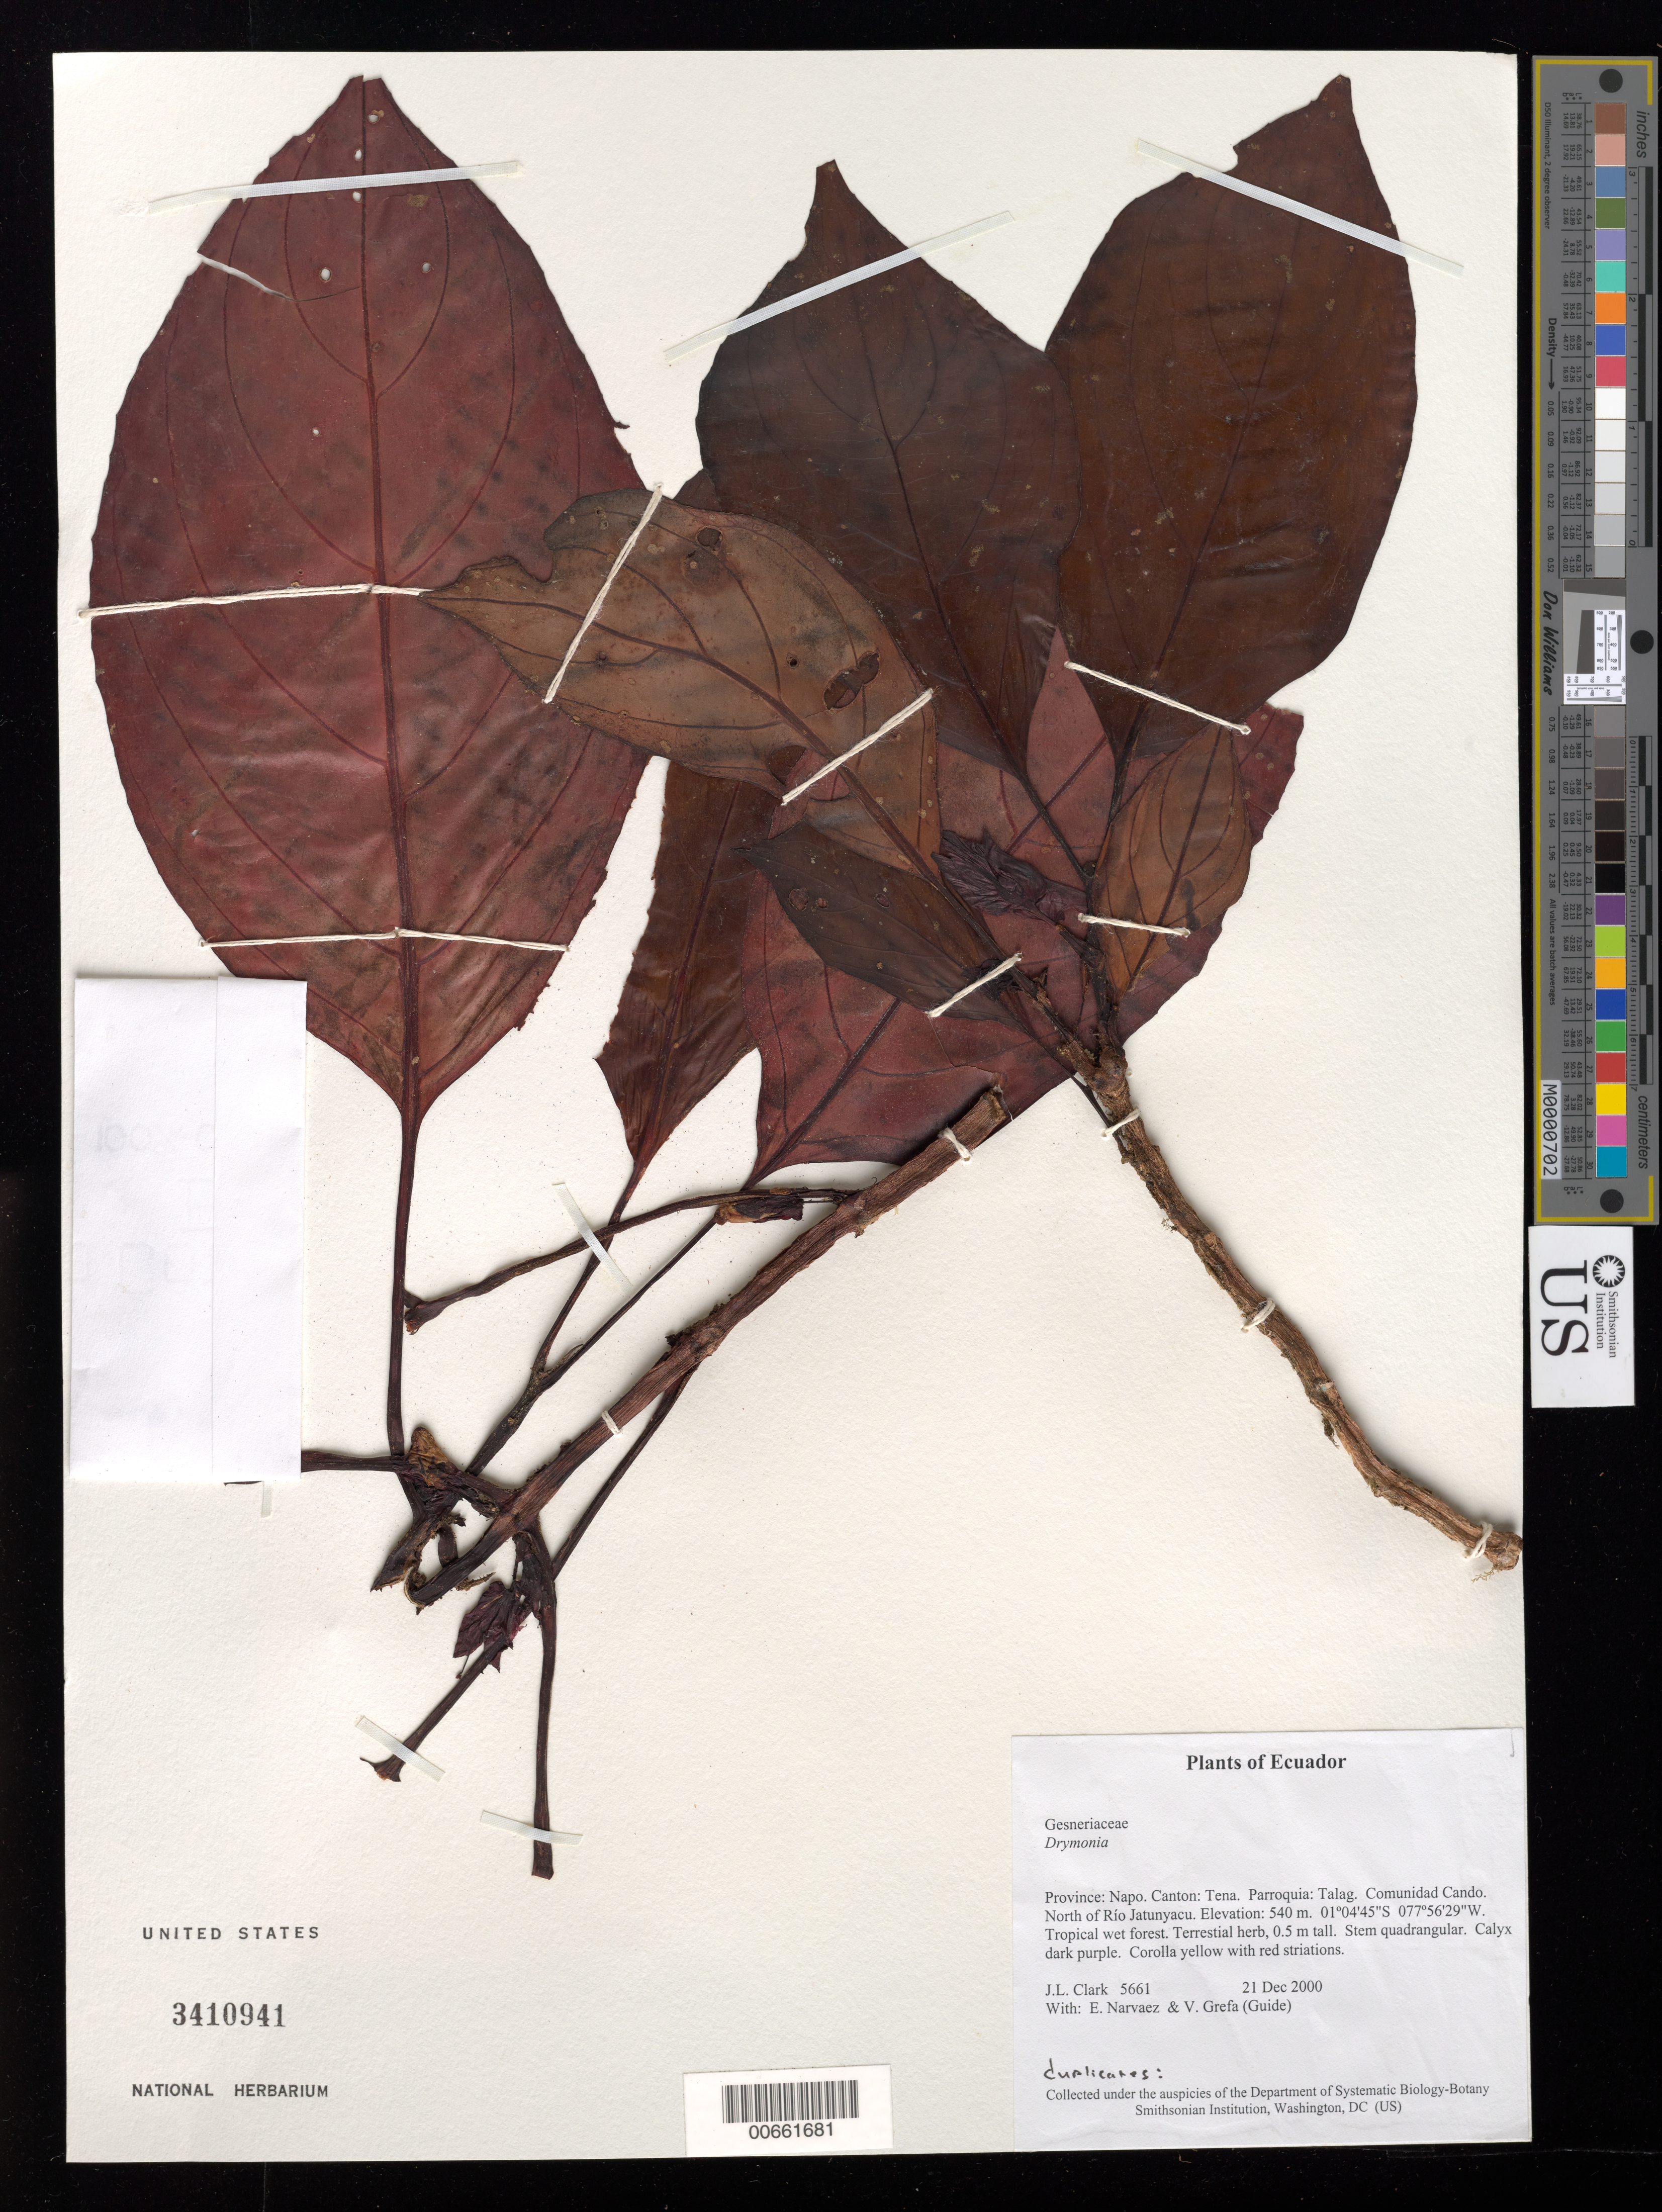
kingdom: Plantae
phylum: Tracheophyta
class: Magnoliopsida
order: Lamiales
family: Gesneriaceae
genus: Drymonia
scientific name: Drymonia sp.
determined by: Skog, Laurence E.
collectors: J. L. Clark, E. Narváez & V. Grefa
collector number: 5661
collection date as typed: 21 Dec 2000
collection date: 2000-12-21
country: Ecuador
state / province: Napo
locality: Cantón: Tena. Parroquia: Talag. Comunidad Cando. North of Río Jatunyacu.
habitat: Tropical wet forest.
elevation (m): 540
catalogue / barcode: US 3410941